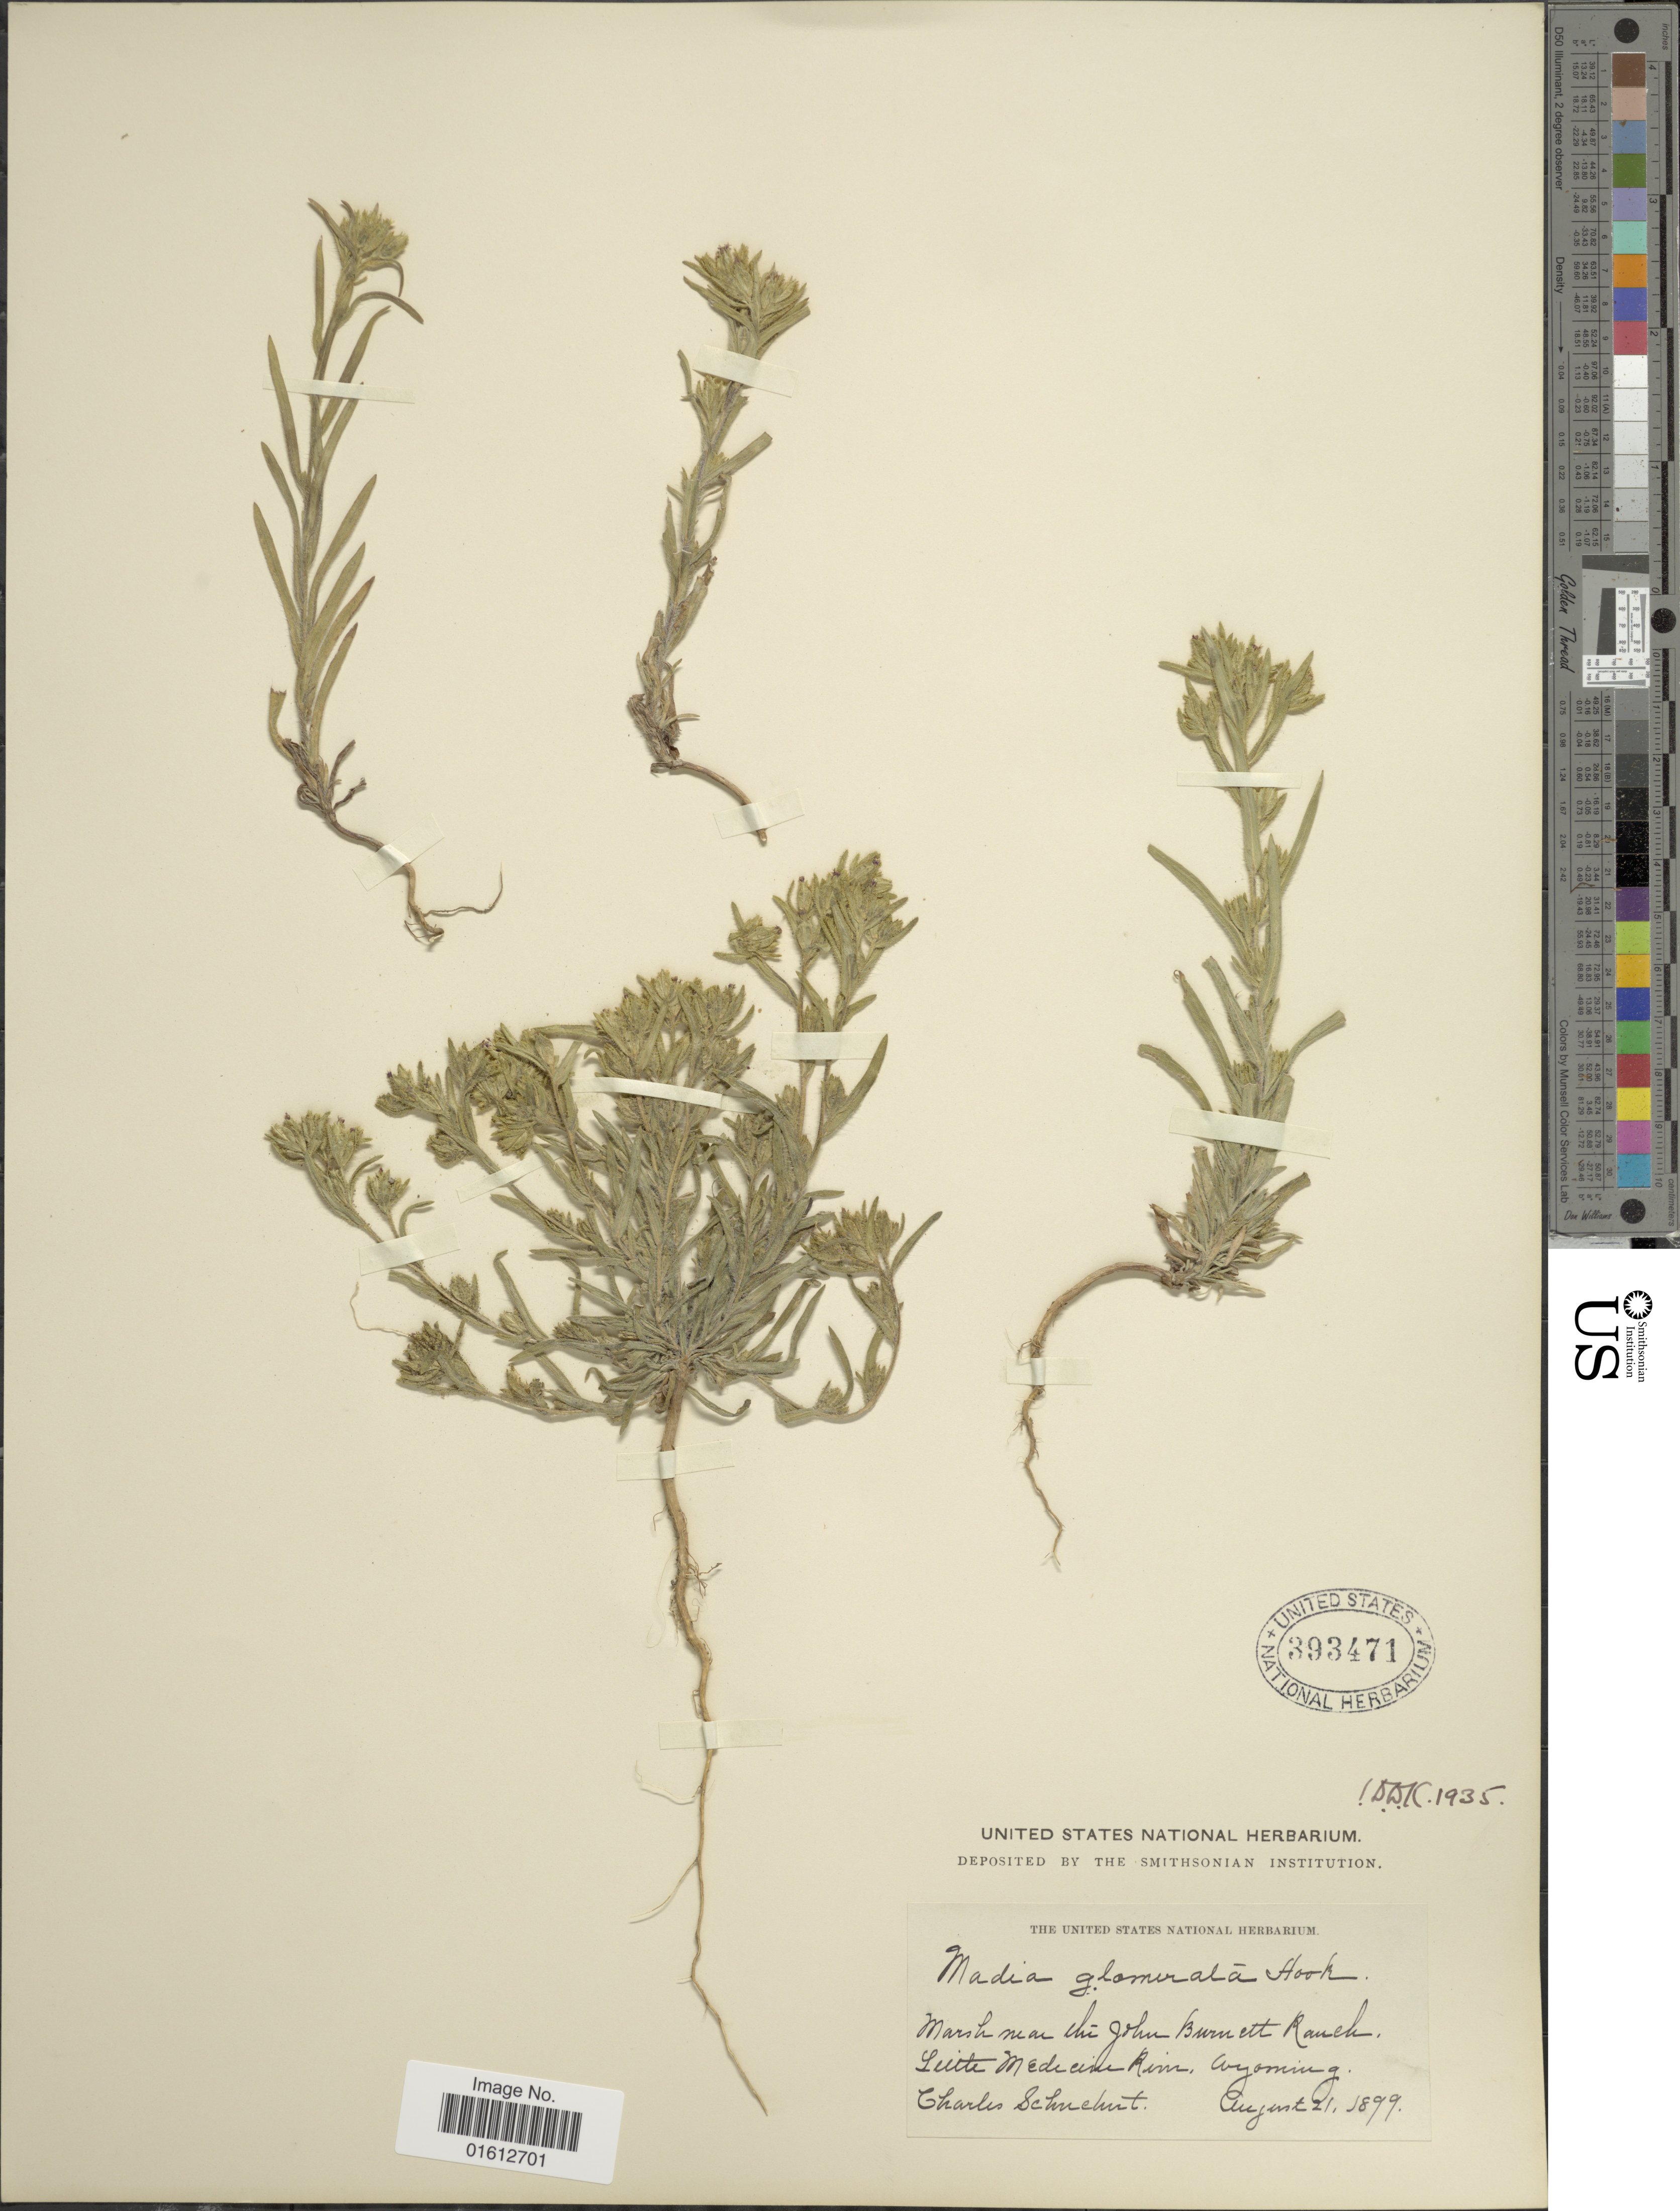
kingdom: Plantae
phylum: Tracheophyta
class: Magnoliopsida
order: Asterales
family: Asteraceae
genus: Madia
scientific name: Madia glomerata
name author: Hook.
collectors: C. Schuchert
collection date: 1899-08-21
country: United States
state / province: Wyoming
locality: Marsh near John Bennett Ranch, Little Medicine River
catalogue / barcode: US 393471